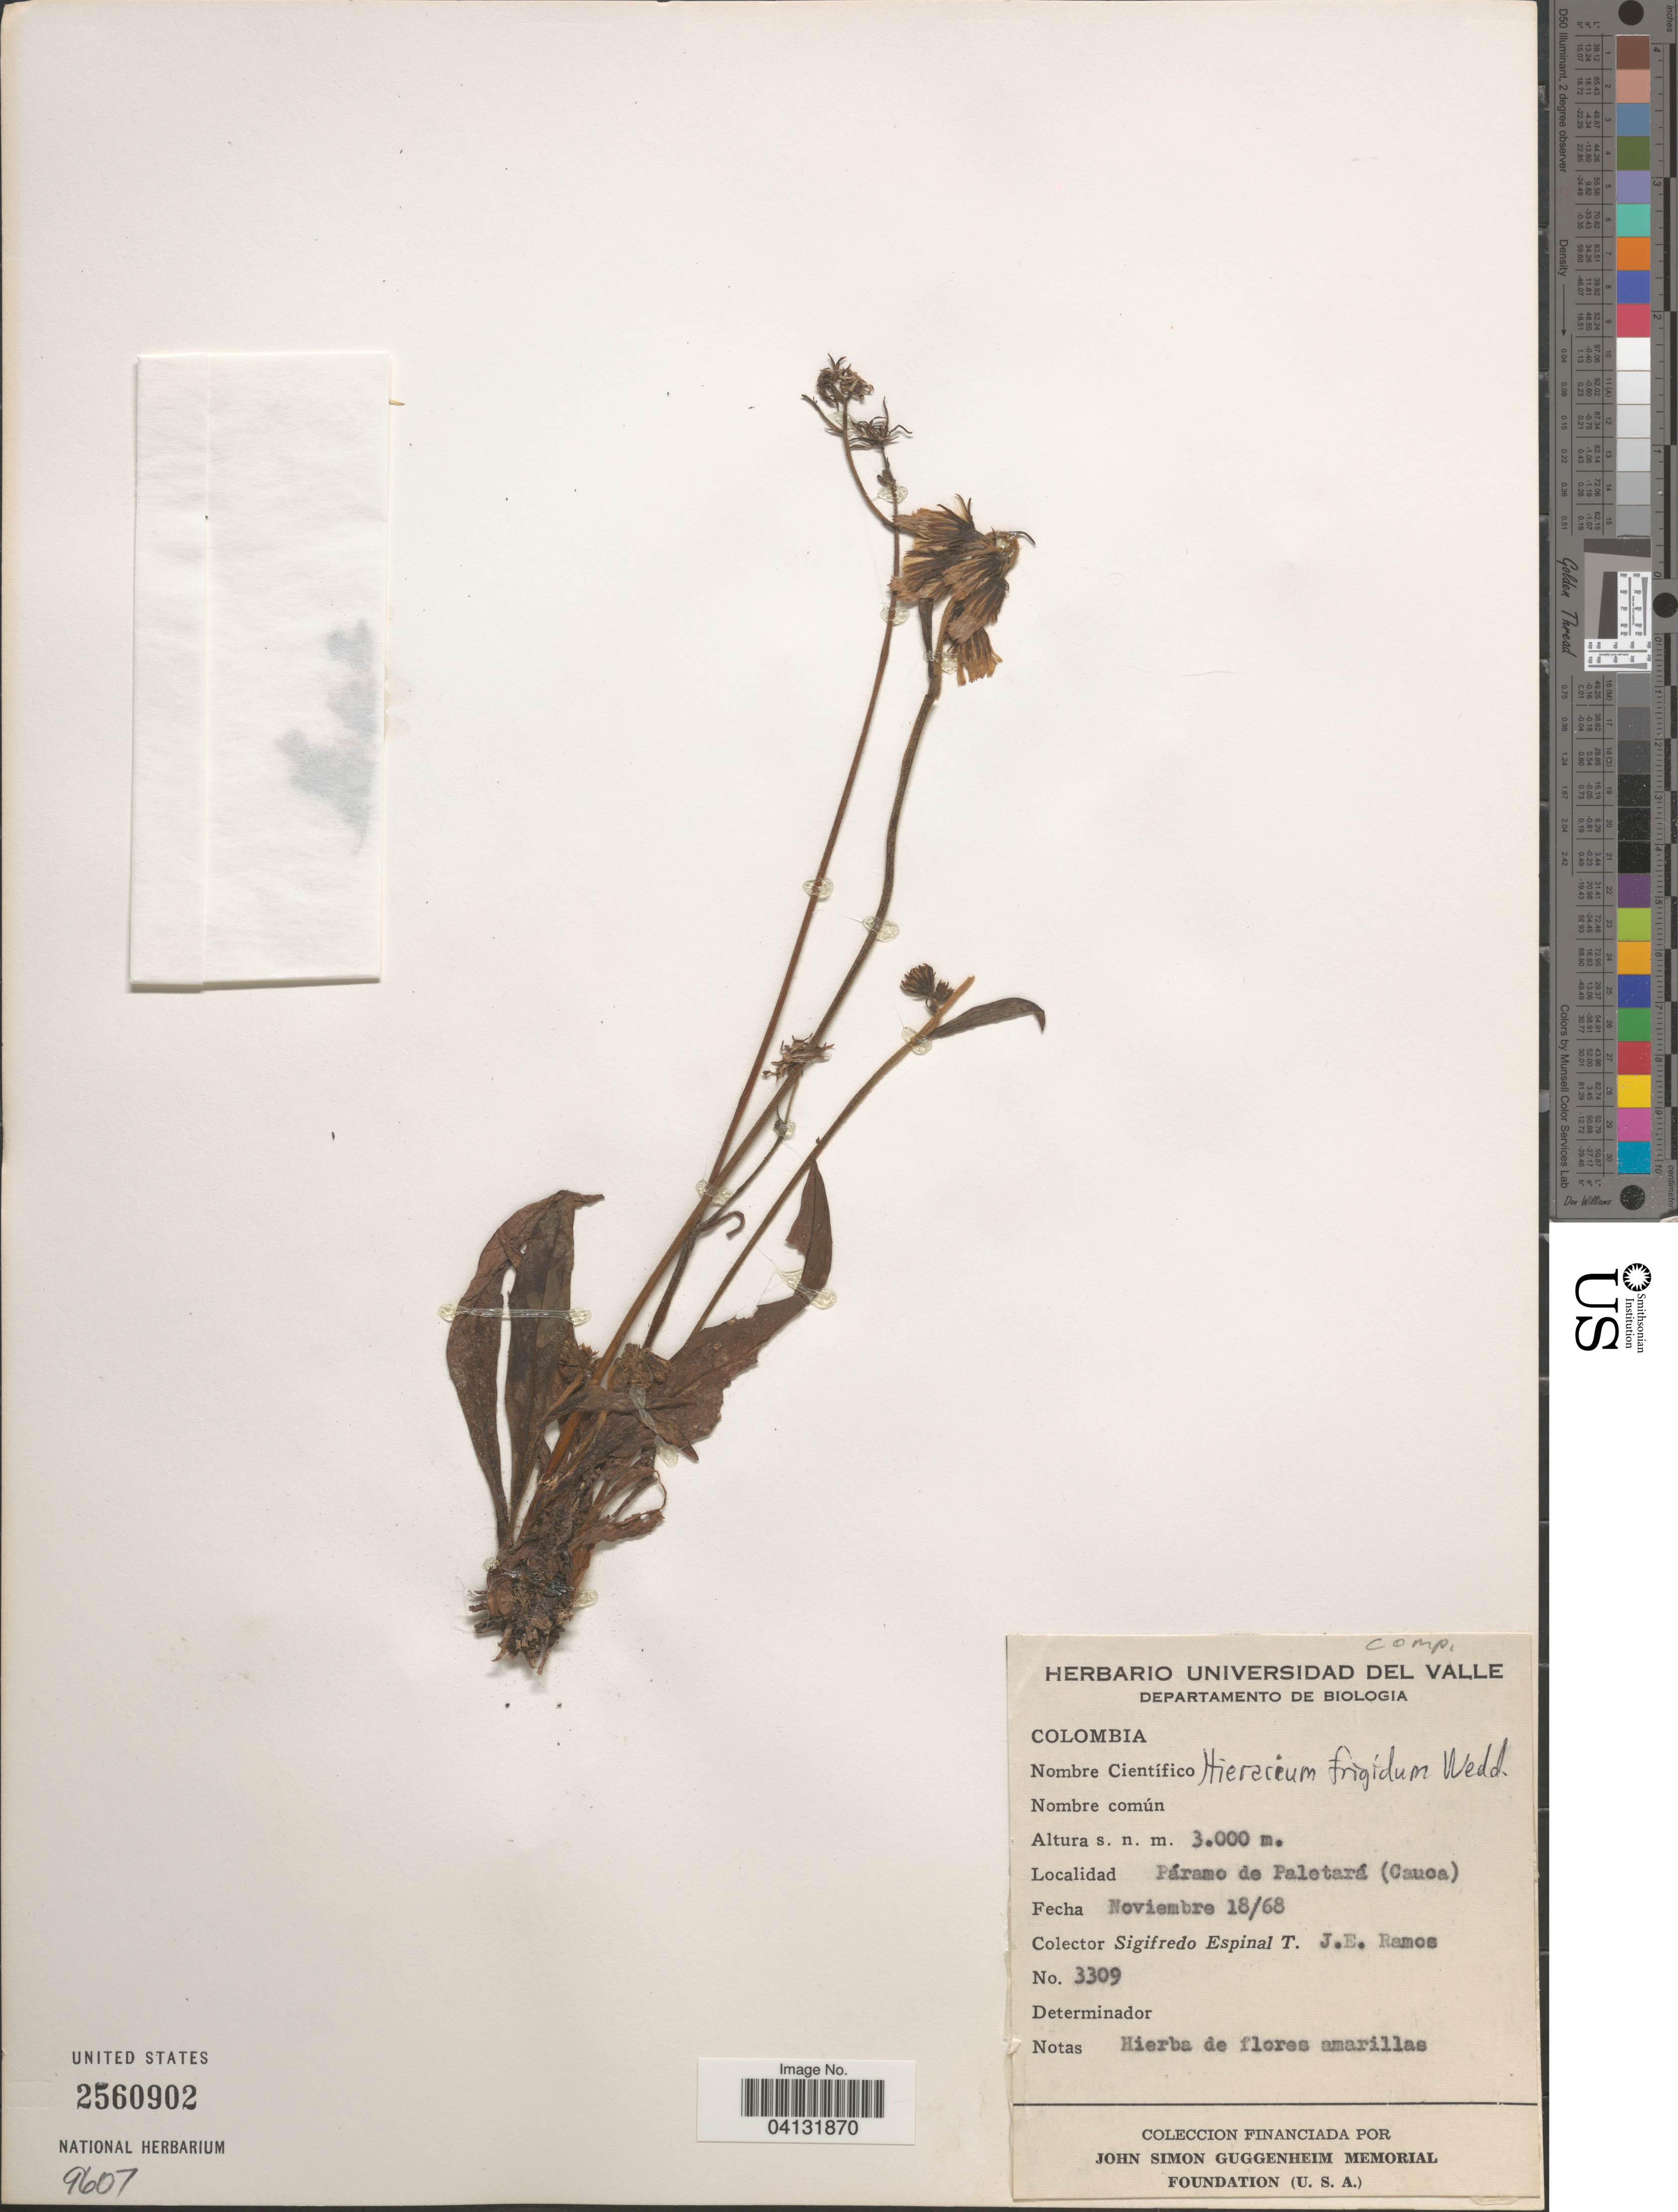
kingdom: Plantae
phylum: Tracheophyta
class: Magnoliopsida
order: Asterales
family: Asteraceae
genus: Hieracium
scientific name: Hieracium jubatum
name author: Fr.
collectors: S. Espinal T. & J. E. Ramos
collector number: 3309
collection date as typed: Transcribed d/m/y: 18/11/68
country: Colombia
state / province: Cauca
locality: Páramo de Paletará.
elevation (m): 3000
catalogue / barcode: US 2560902